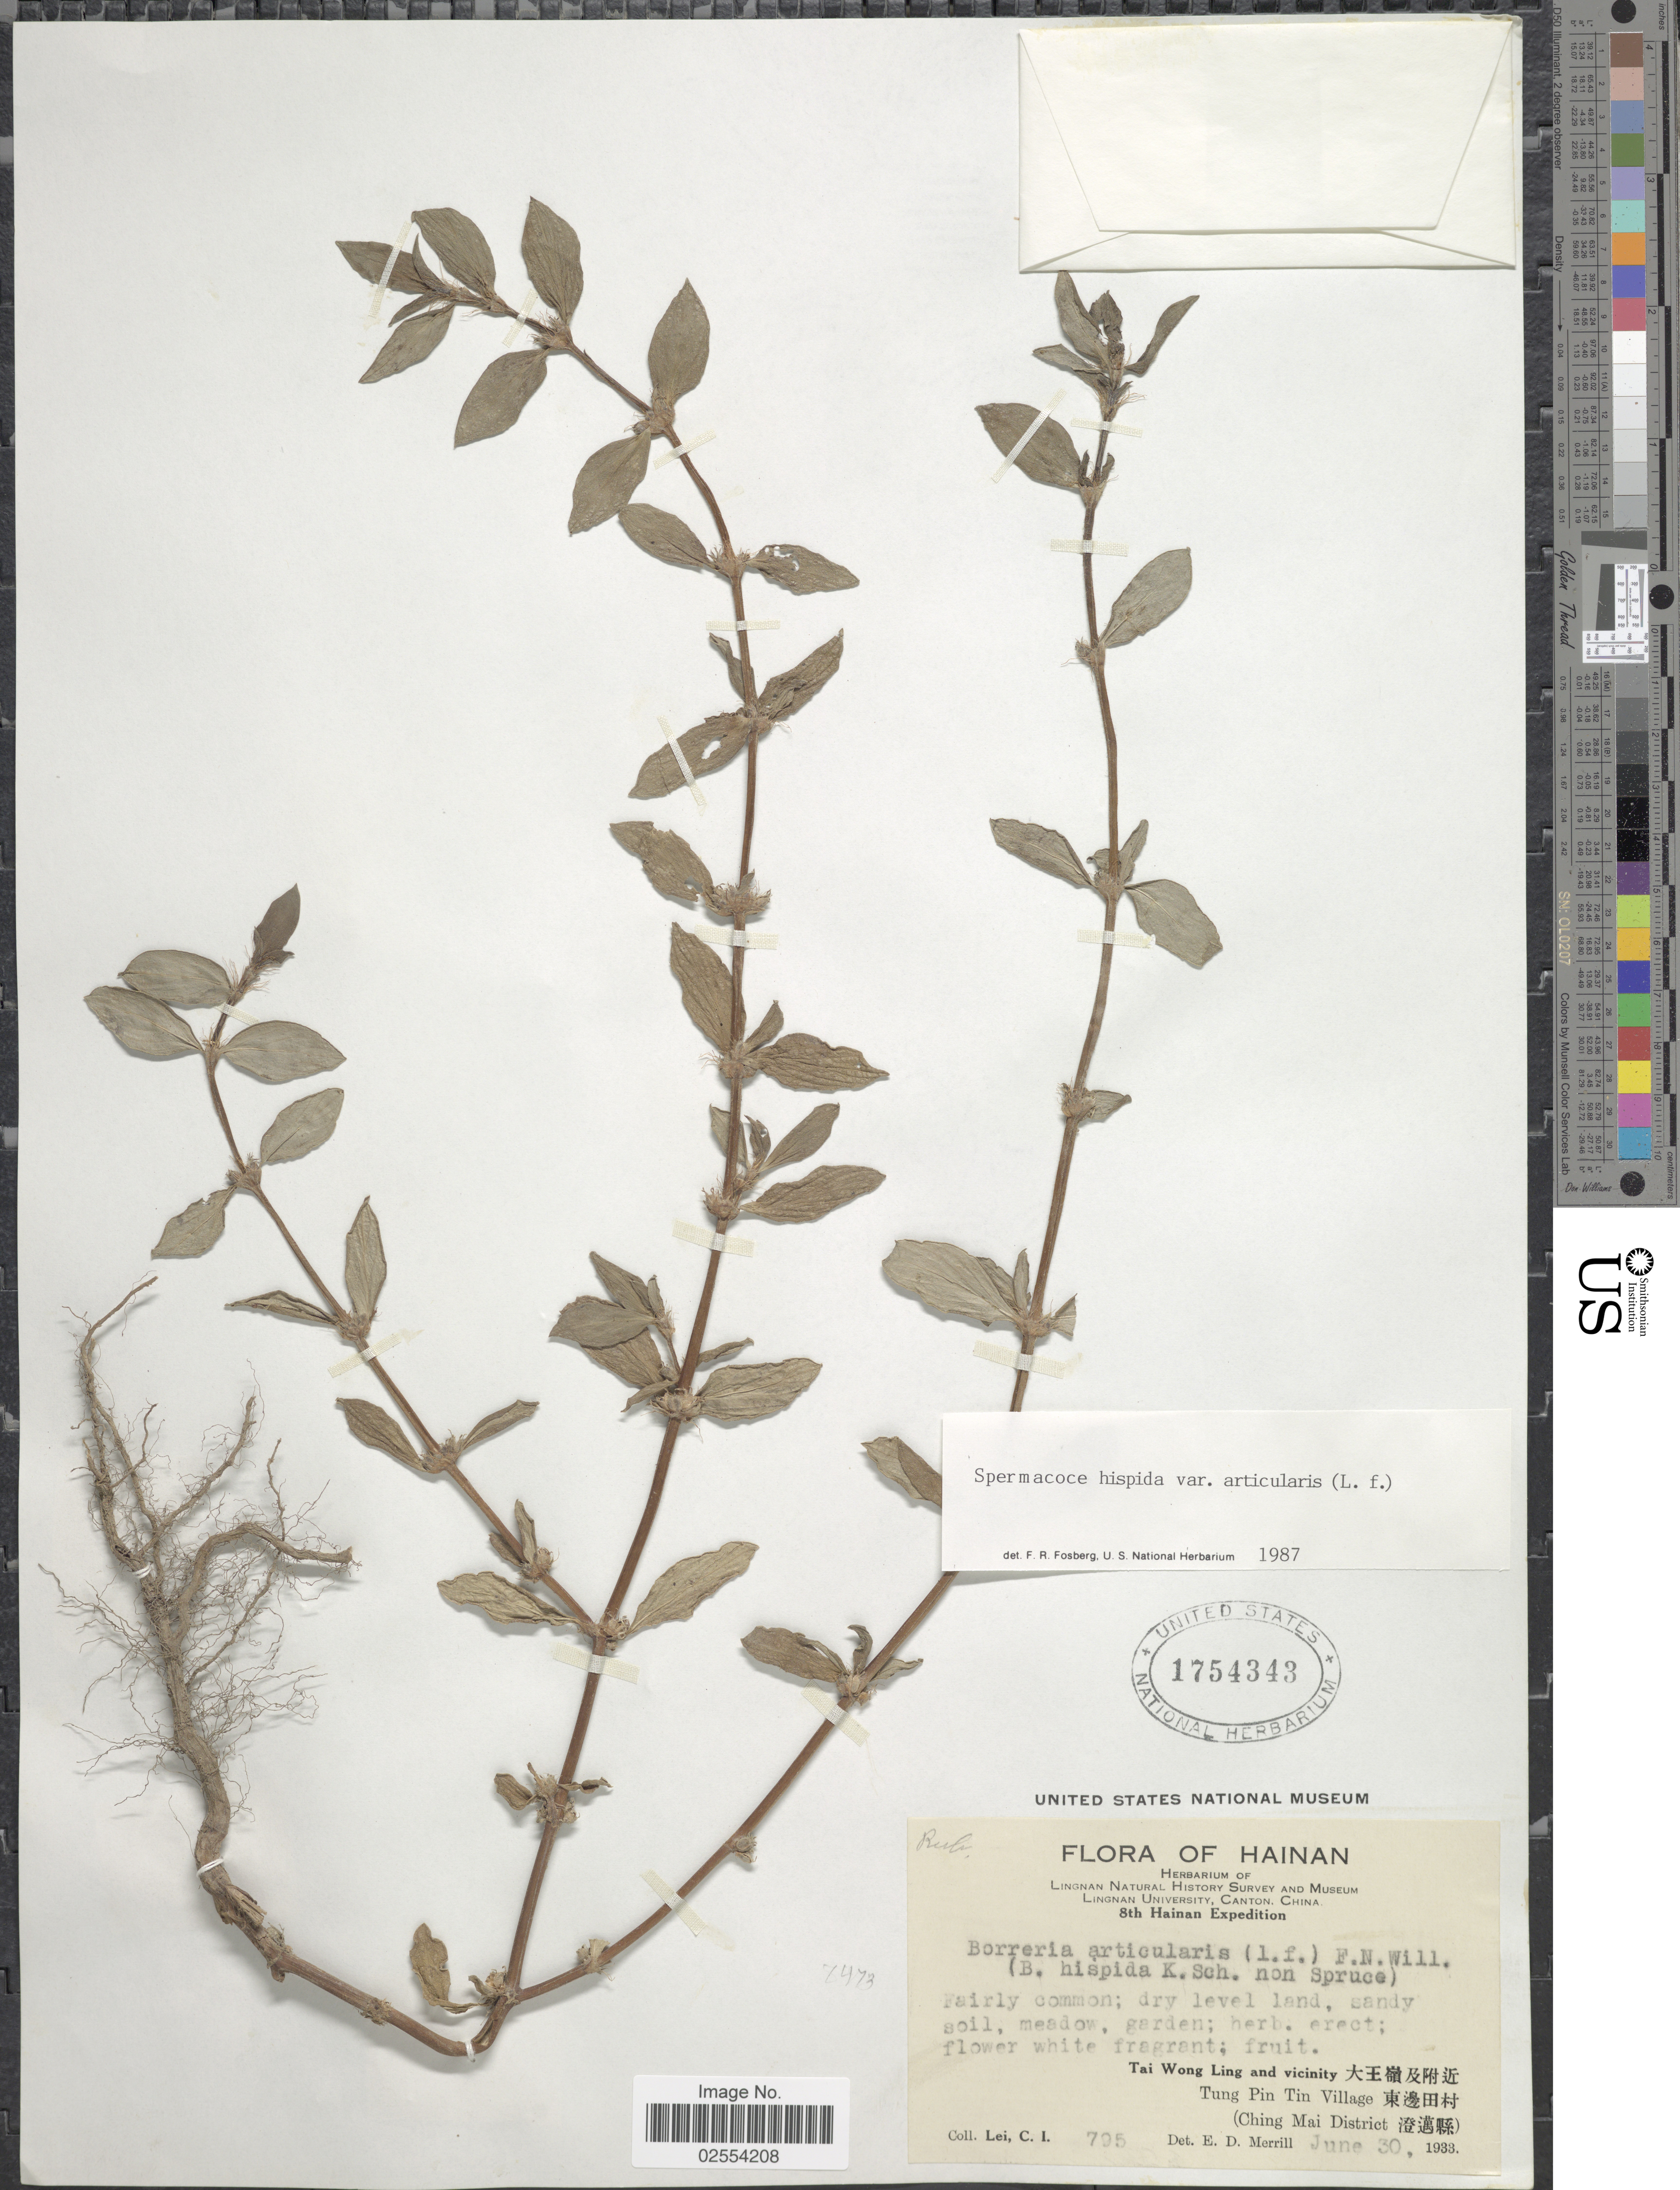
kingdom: Plantae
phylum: Tracheophyta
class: Magnoliopsida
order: Gentianales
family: Rubiaceae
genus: Spermacoce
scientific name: Spermacoce articularis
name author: L. f.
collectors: C. I. Lei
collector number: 795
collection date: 1933-06-30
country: China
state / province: Hainan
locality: Tai Wong Ling and vicinity. Tung Pin Tin Village. (Ching Mai District.)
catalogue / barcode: US 1754343